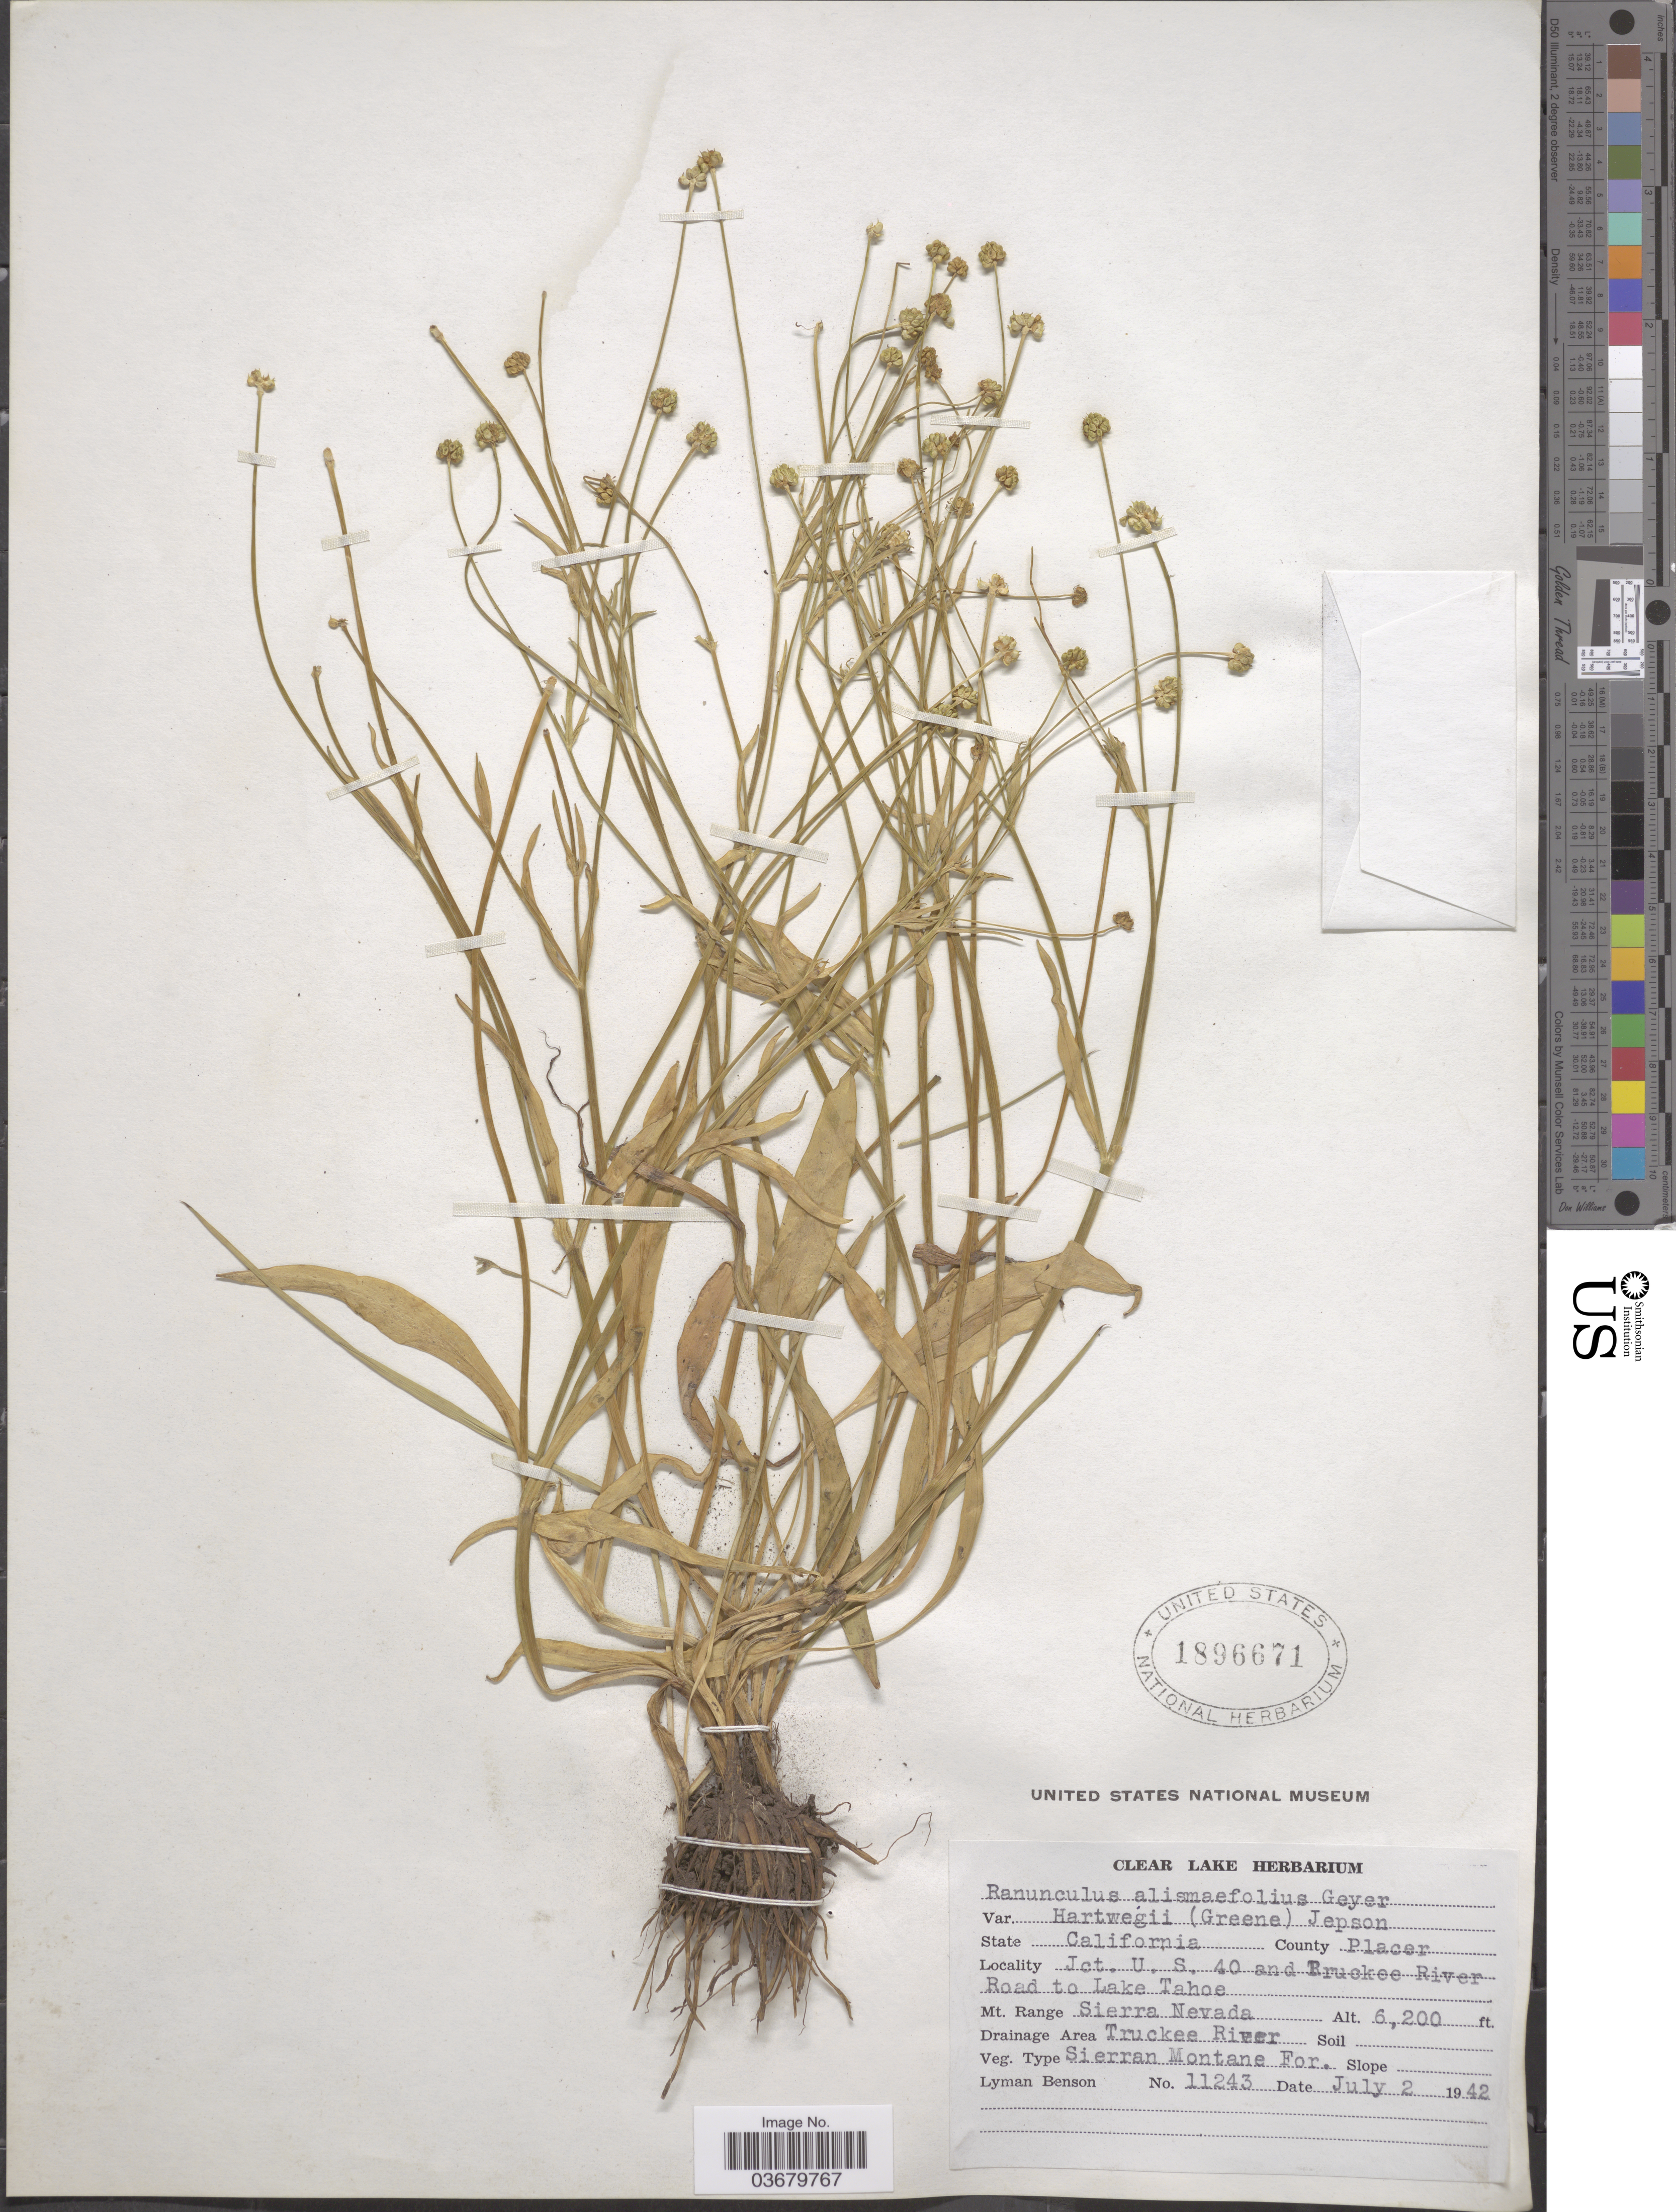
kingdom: Plantae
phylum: Tracheophyta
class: Magnoliopsida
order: Ranunculales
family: Ranunculaceae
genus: Ranunculus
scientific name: Ranunculus alismifolius var. hartwegii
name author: (Greene) Jeps.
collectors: L. D. Benson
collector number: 11243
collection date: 1942-07-02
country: United States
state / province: California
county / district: Placer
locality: County Placer. Jct. U. S. 40 and Truckee River Road to Lake Tahoe. Mt. Range Sierra Nevada. Drainage Area Truckee River.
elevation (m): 1890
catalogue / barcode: US 1896671